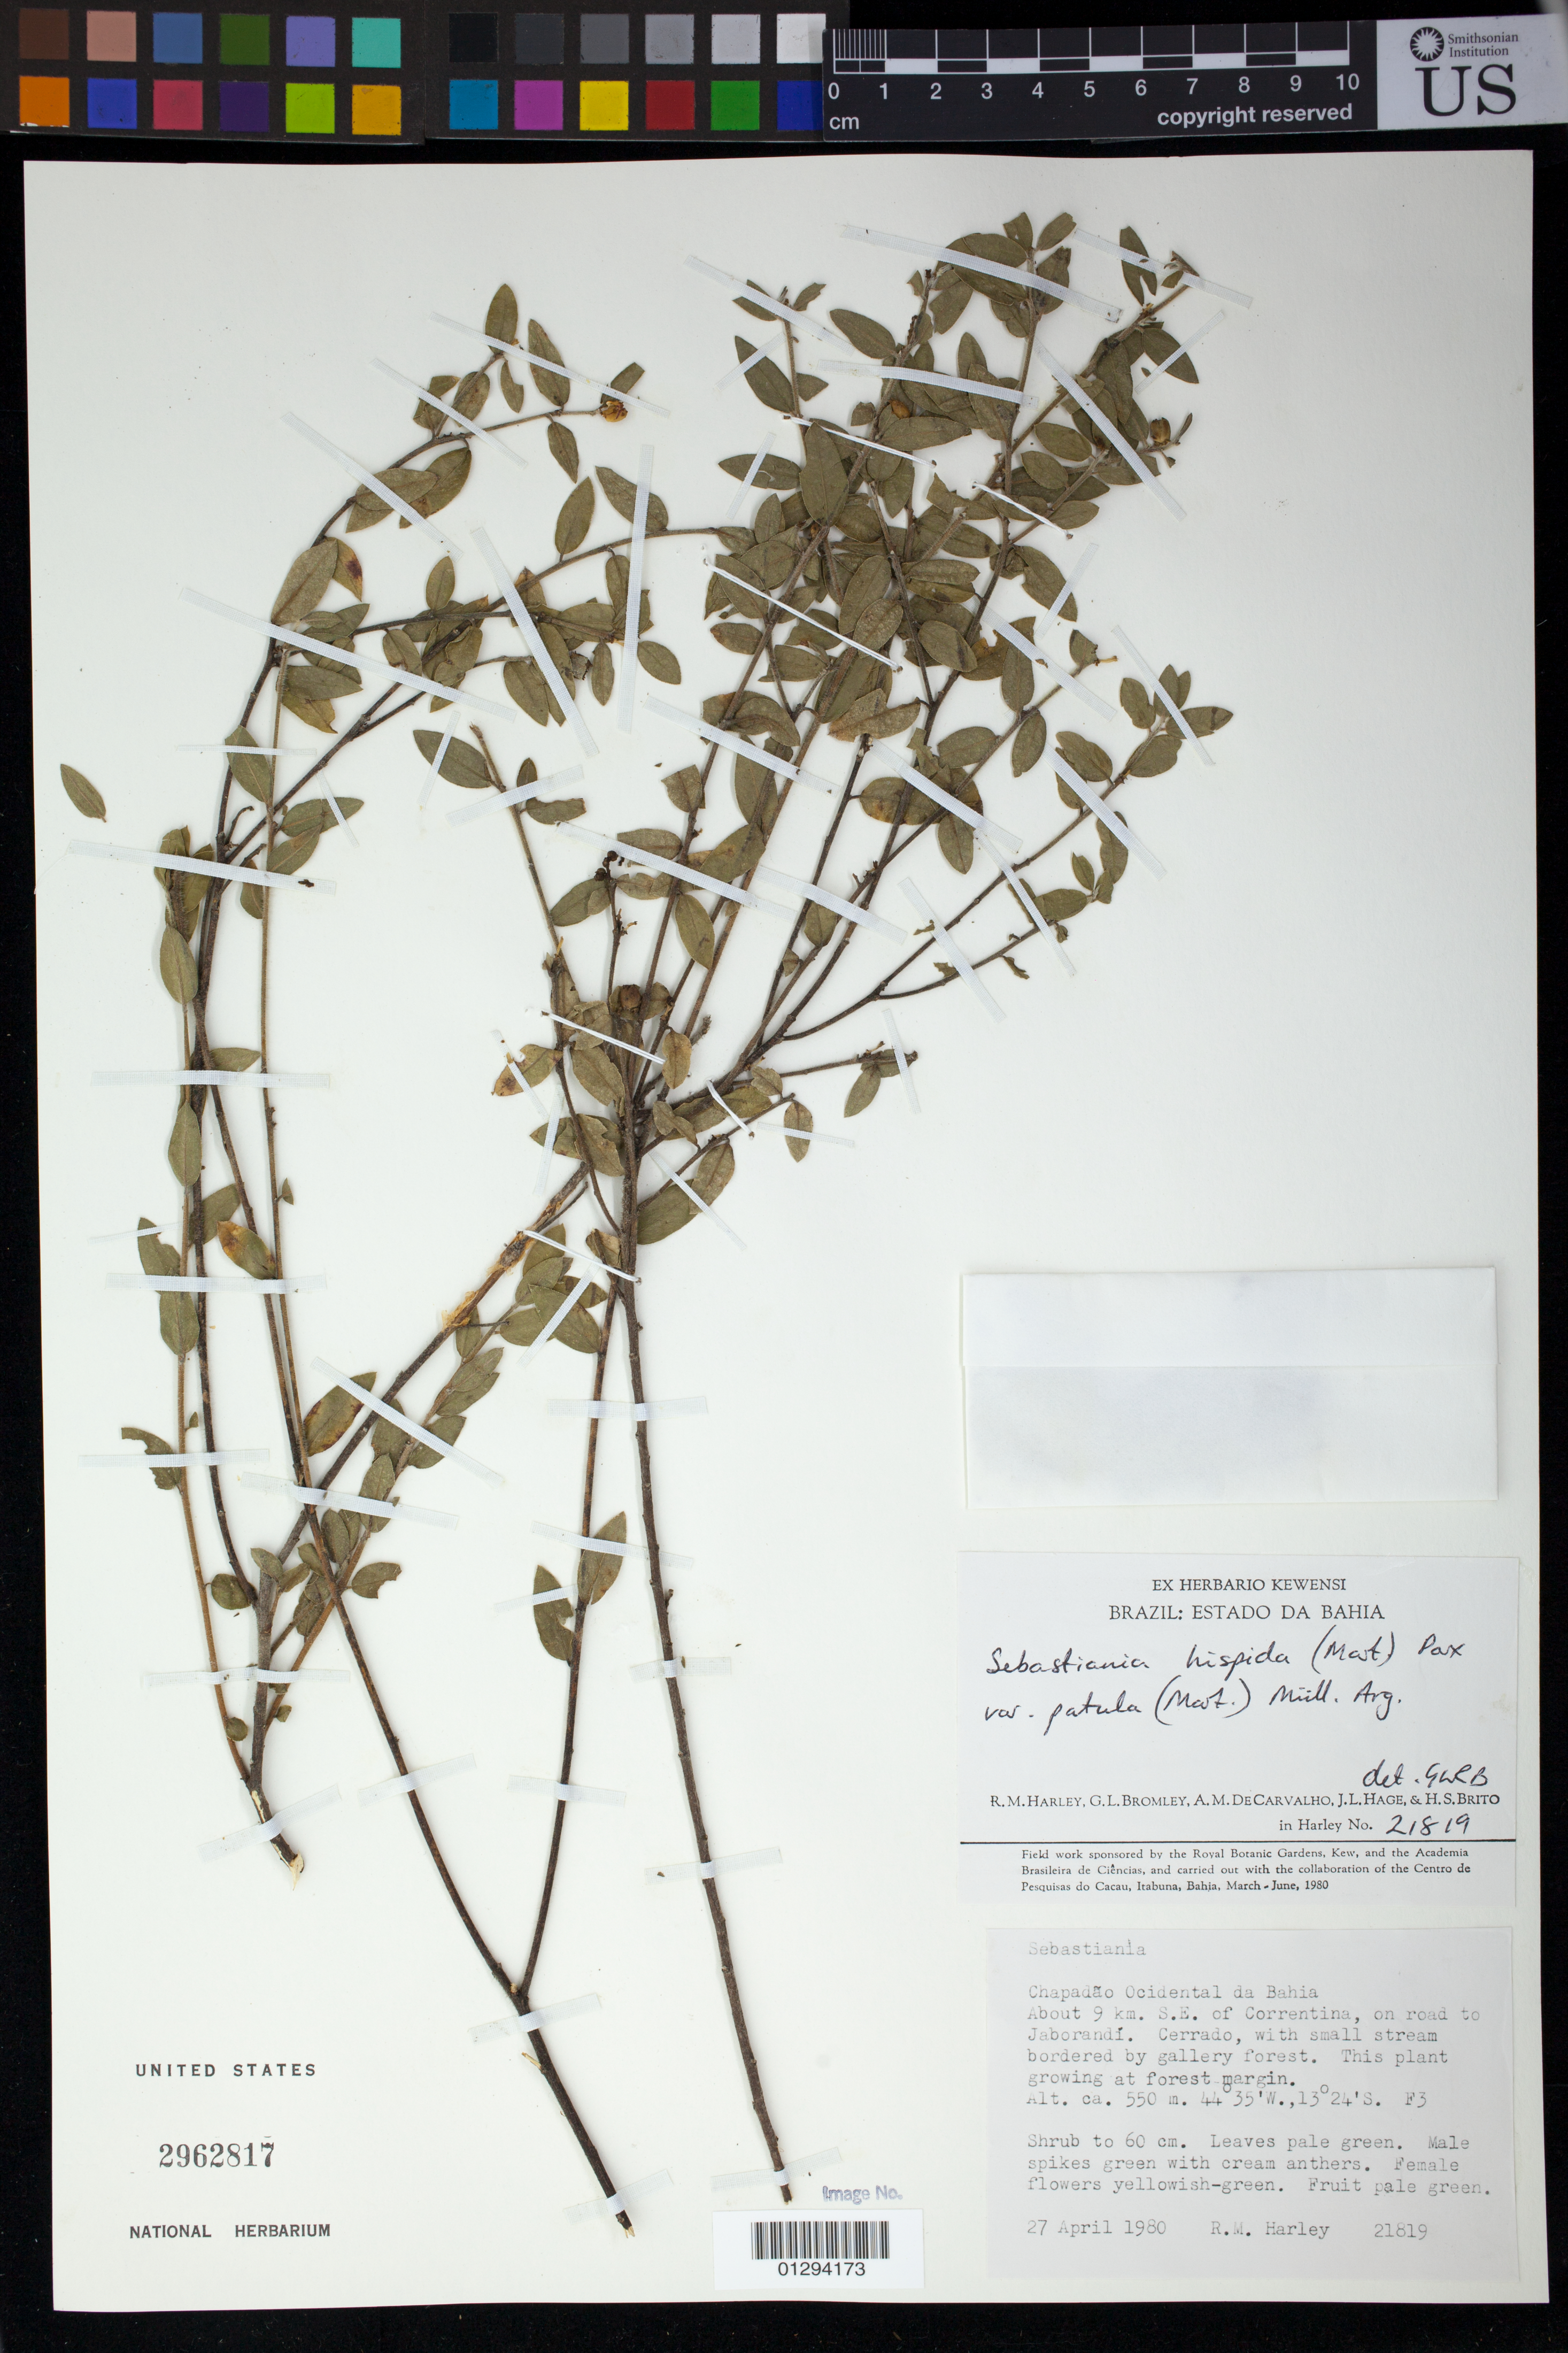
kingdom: Plantae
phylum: Tracheophyta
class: Magnoliopsida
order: Malpighiales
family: Euphorbiaceae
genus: Sebastiania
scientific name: Sebastiania hispida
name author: (Mart.) Pax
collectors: R. M. Harley, G. L. Bromley, A. M. Caravalho, J. Hage & H. S. Brito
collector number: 21819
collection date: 1980-04-27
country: Brazil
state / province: Bahia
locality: Chapadao Ocidental da Bahia. About 9 km S.E. of Correntina, on road to Jaborandi.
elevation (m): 550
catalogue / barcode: US 2962817